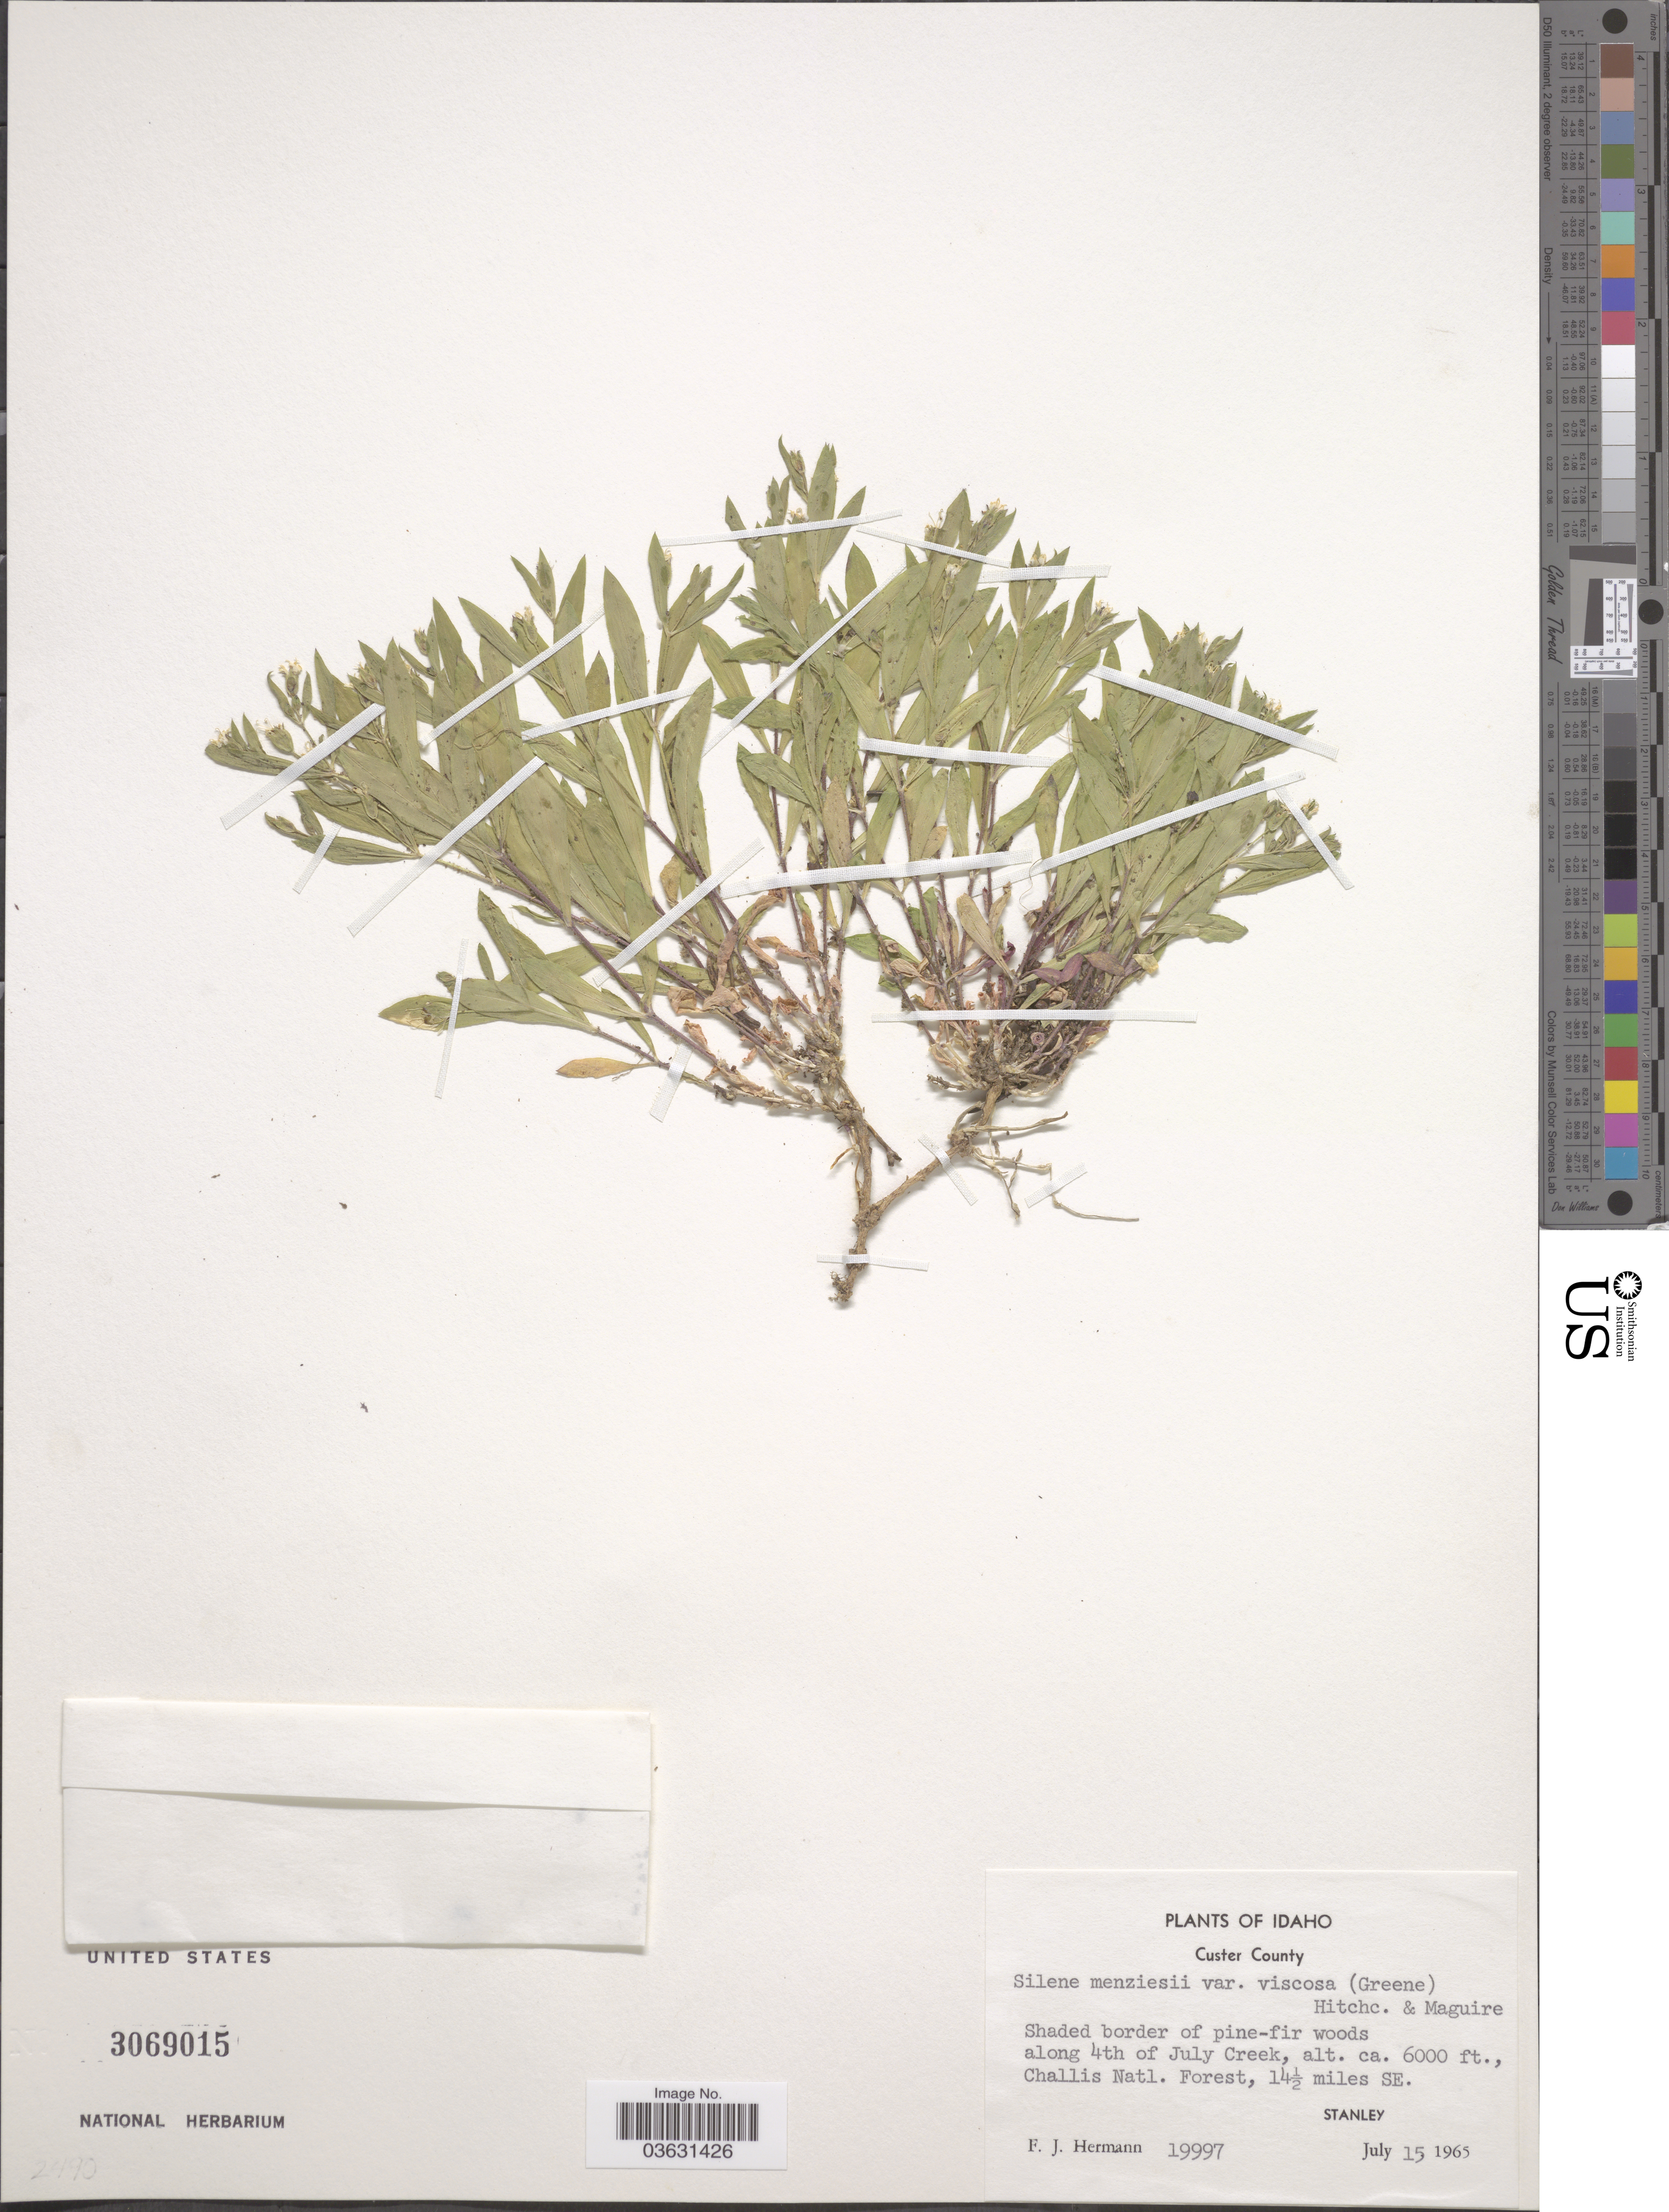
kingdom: Plantae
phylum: Tracheophyta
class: Magnoliopsida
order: Caryophyllales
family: Caryophyllaceae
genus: Silene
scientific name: Silene menziesii var. viscosa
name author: (Greene) C.L. Hitchc. & Maguire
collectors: F. J. Hermann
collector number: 19997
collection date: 1965-07-15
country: United States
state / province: Idaho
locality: Custer County. Along 4th of July Creek, Challis Natl. Forest, 14½ miles SE. Stanley.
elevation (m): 1829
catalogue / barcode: US 3069015